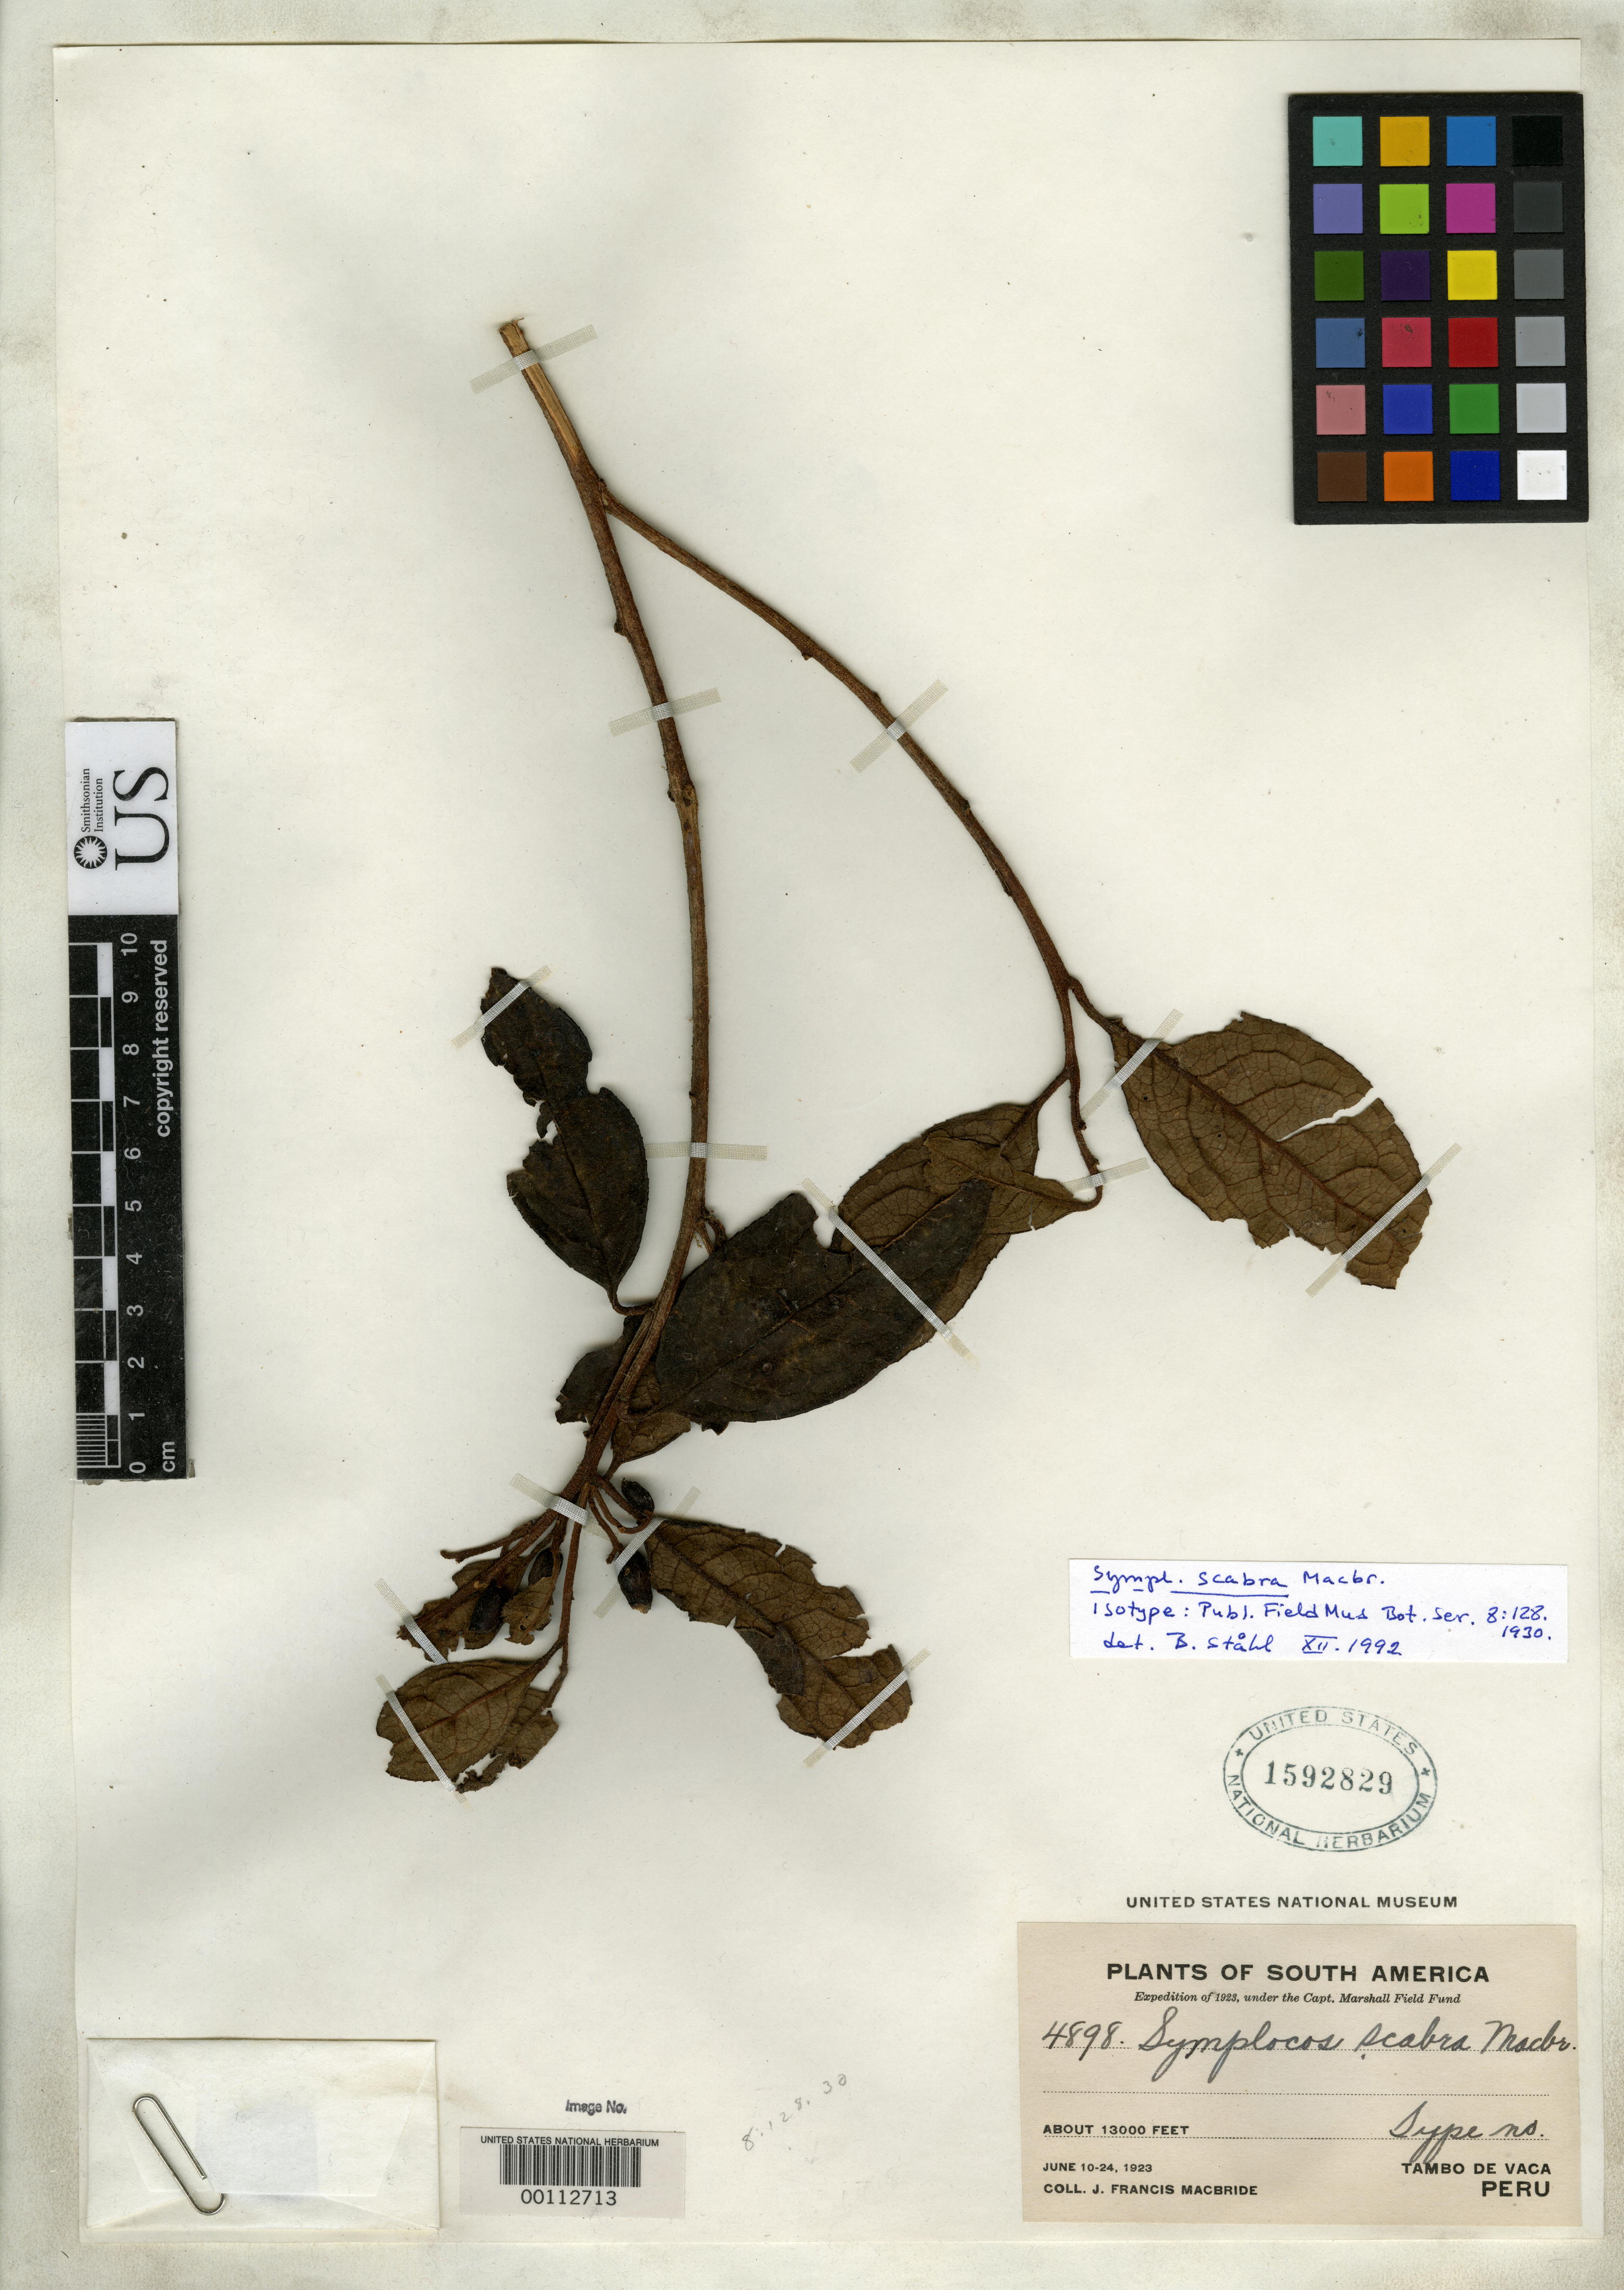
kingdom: Plantae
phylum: Tracheophyta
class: Magnoliopsida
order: Ericales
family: Symplocaceae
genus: Symplocos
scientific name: Symplocos scabra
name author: J.F. Macbr.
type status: Isotype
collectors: J. F. Macbride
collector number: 4898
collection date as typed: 10 Jun 1923 to 24 Jun 1923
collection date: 1923-06-10/1923-06-24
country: Peru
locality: Tambo de Vaca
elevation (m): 3962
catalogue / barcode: US 1592829